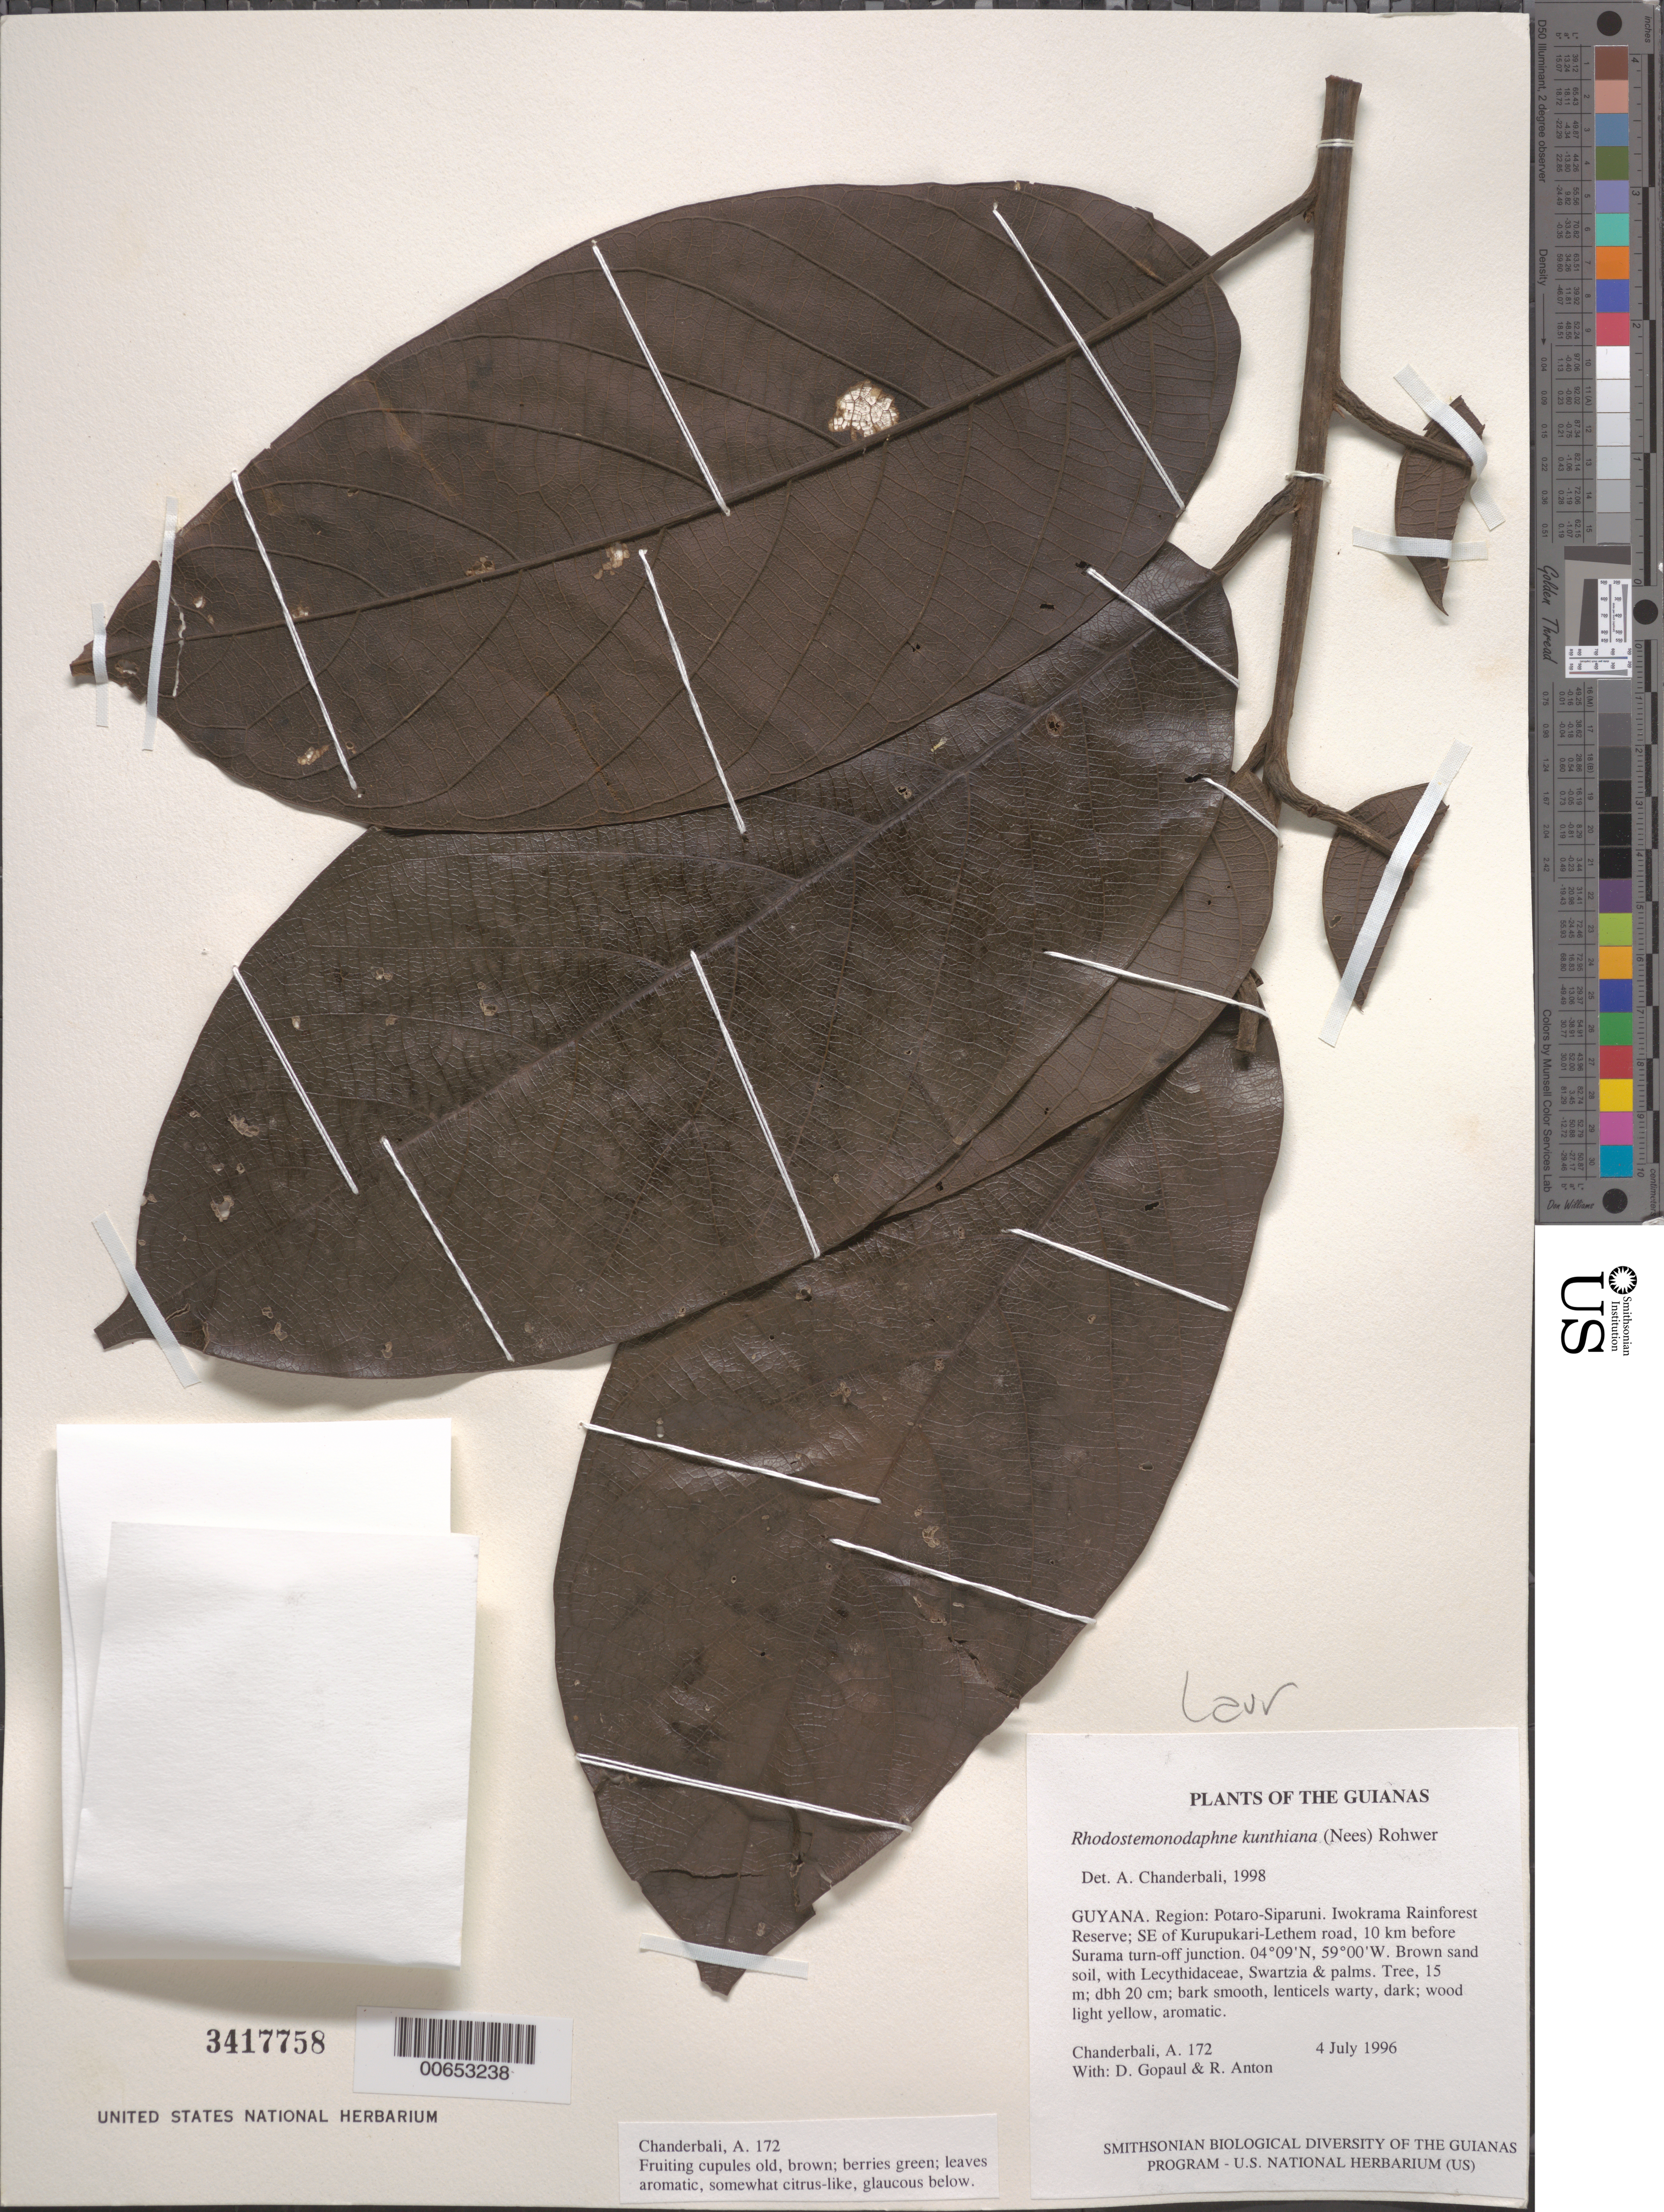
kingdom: Plantae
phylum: Tracheophyta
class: Magnoliopsida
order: Laurales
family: Lauraceae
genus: Rhodostemonodaphne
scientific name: Rhodostemonodaphne kunthiana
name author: (Nees) Rohwer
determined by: Chanderbali, Andre Shashi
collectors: A. S. Chanderbali, D. Gopaul & R. Anton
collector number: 172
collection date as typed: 4 July 1996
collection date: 1996-07-04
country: Guyana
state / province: Potaro-Siparuni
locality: Iwokrama Rainforest Reserve; SE of Kurupukari-Lethem road, 10 km before Surama turn-off junction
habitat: Brown sand soil, with Lecythidaceae, Swartzia & palms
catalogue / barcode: US 3417758